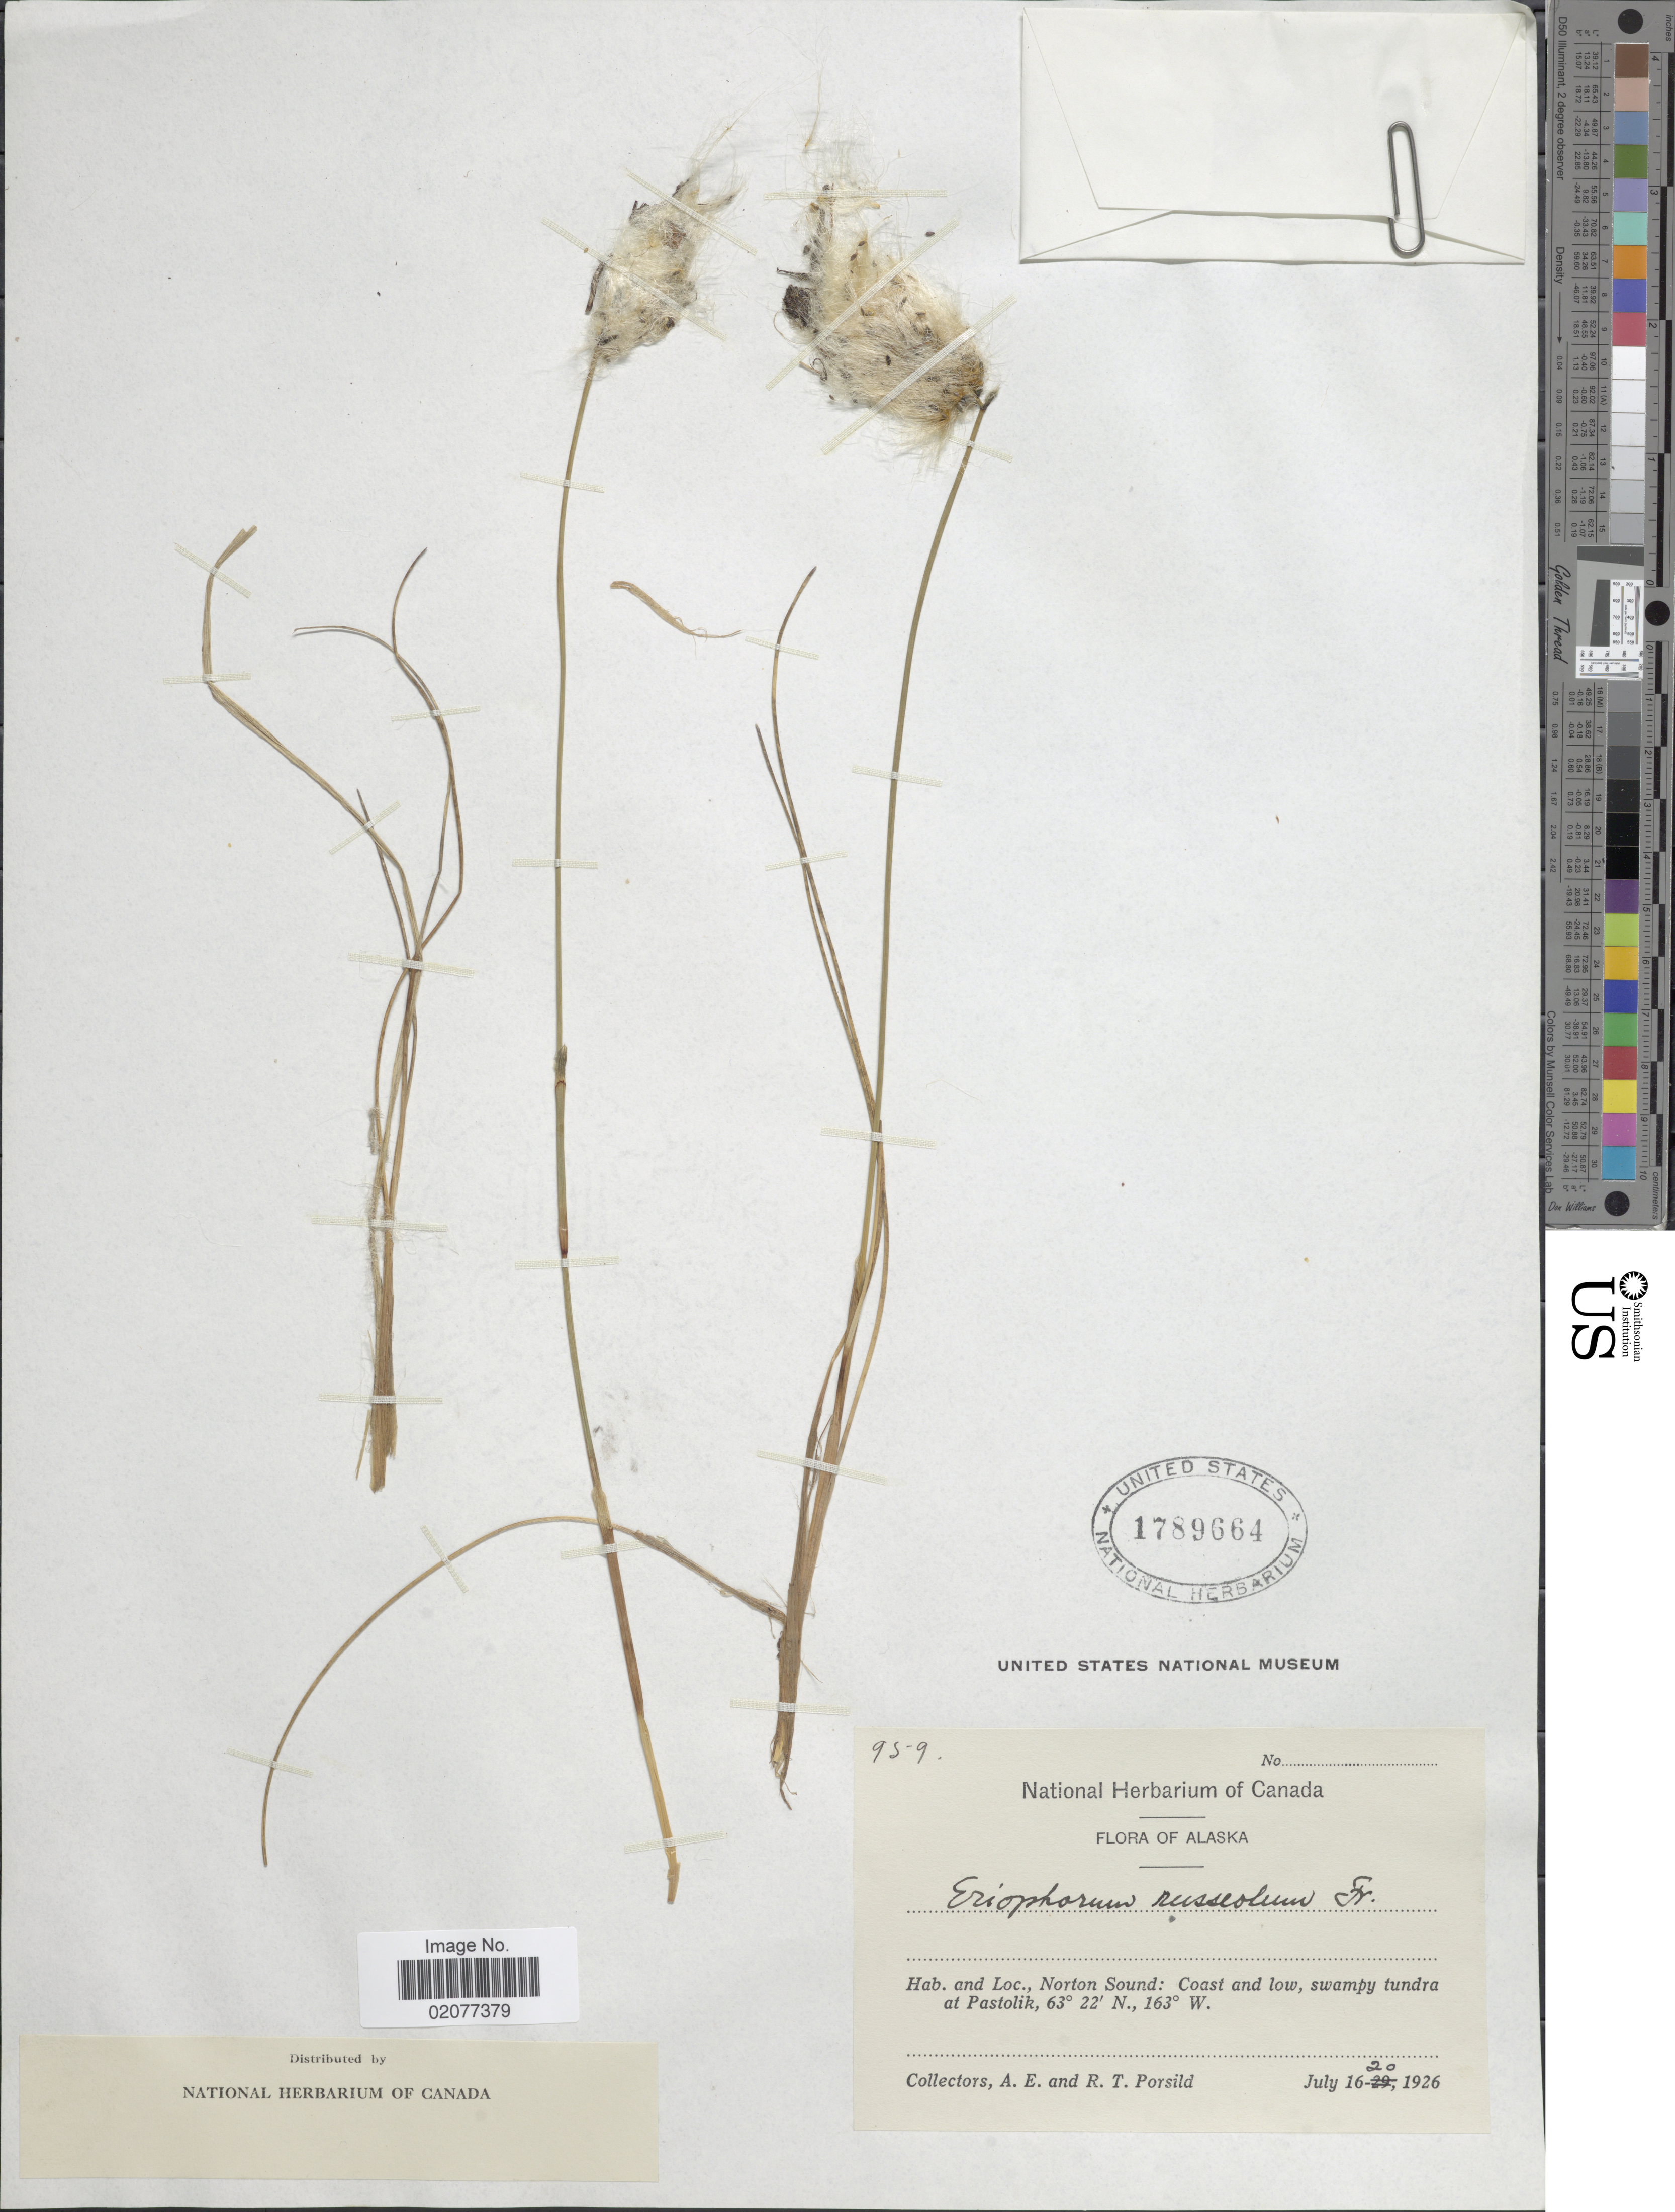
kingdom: Plantae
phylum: Tracheophyta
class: Liliopsida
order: Poales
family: Cyperaceae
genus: Eriophorum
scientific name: Eriophorum chamissonis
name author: C.A. Mey.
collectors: A. E. Porsild & R. T. Porsild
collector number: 959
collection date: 1926-07-16/1926-07-20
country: United States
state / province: Alaska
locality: Alaska, Norton Sound: Coast and low, swampy tundra at Pastolik.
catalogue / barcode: US 1789664